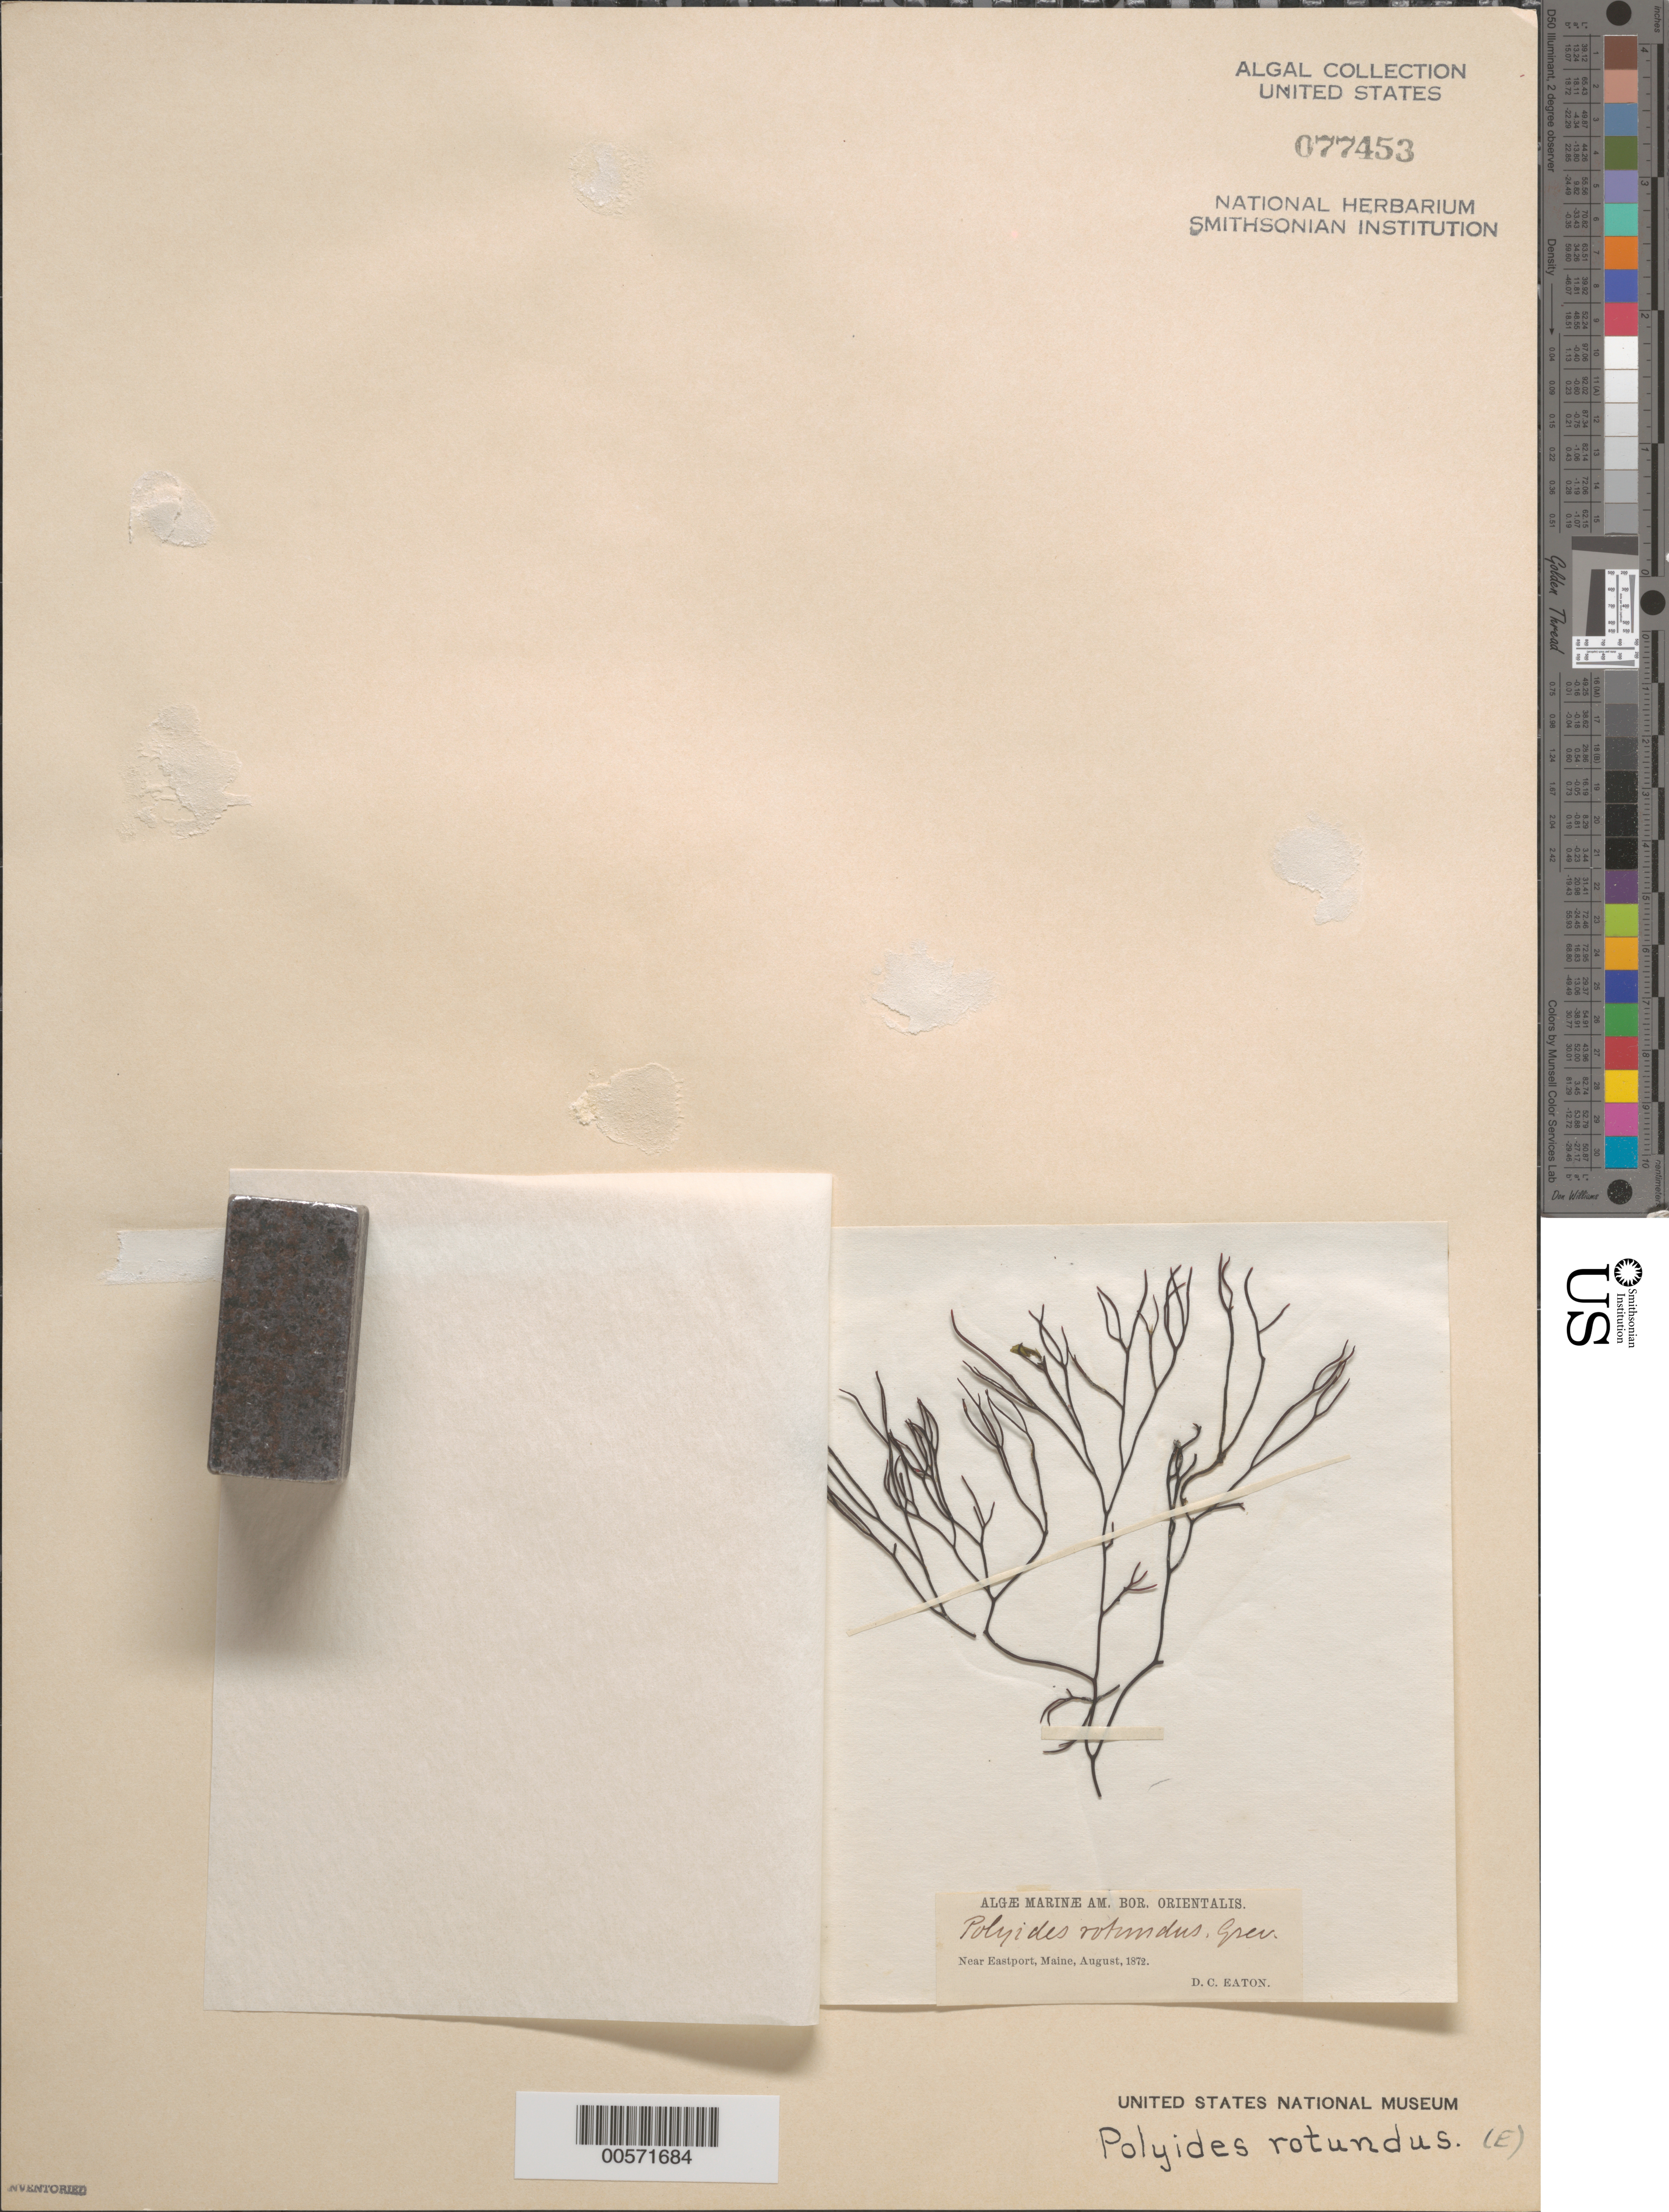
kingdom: Plantae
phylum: Rhodophyta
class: Florideophyceae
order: Gigartinales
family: Polyidaceae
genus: Polyides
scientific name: Polyides rotunda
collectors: D. C. Eaton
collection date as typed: Aug 1872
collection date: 1872-08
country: United States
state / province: Maine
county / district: Washington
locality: Near Eastport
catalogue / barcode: US 77453